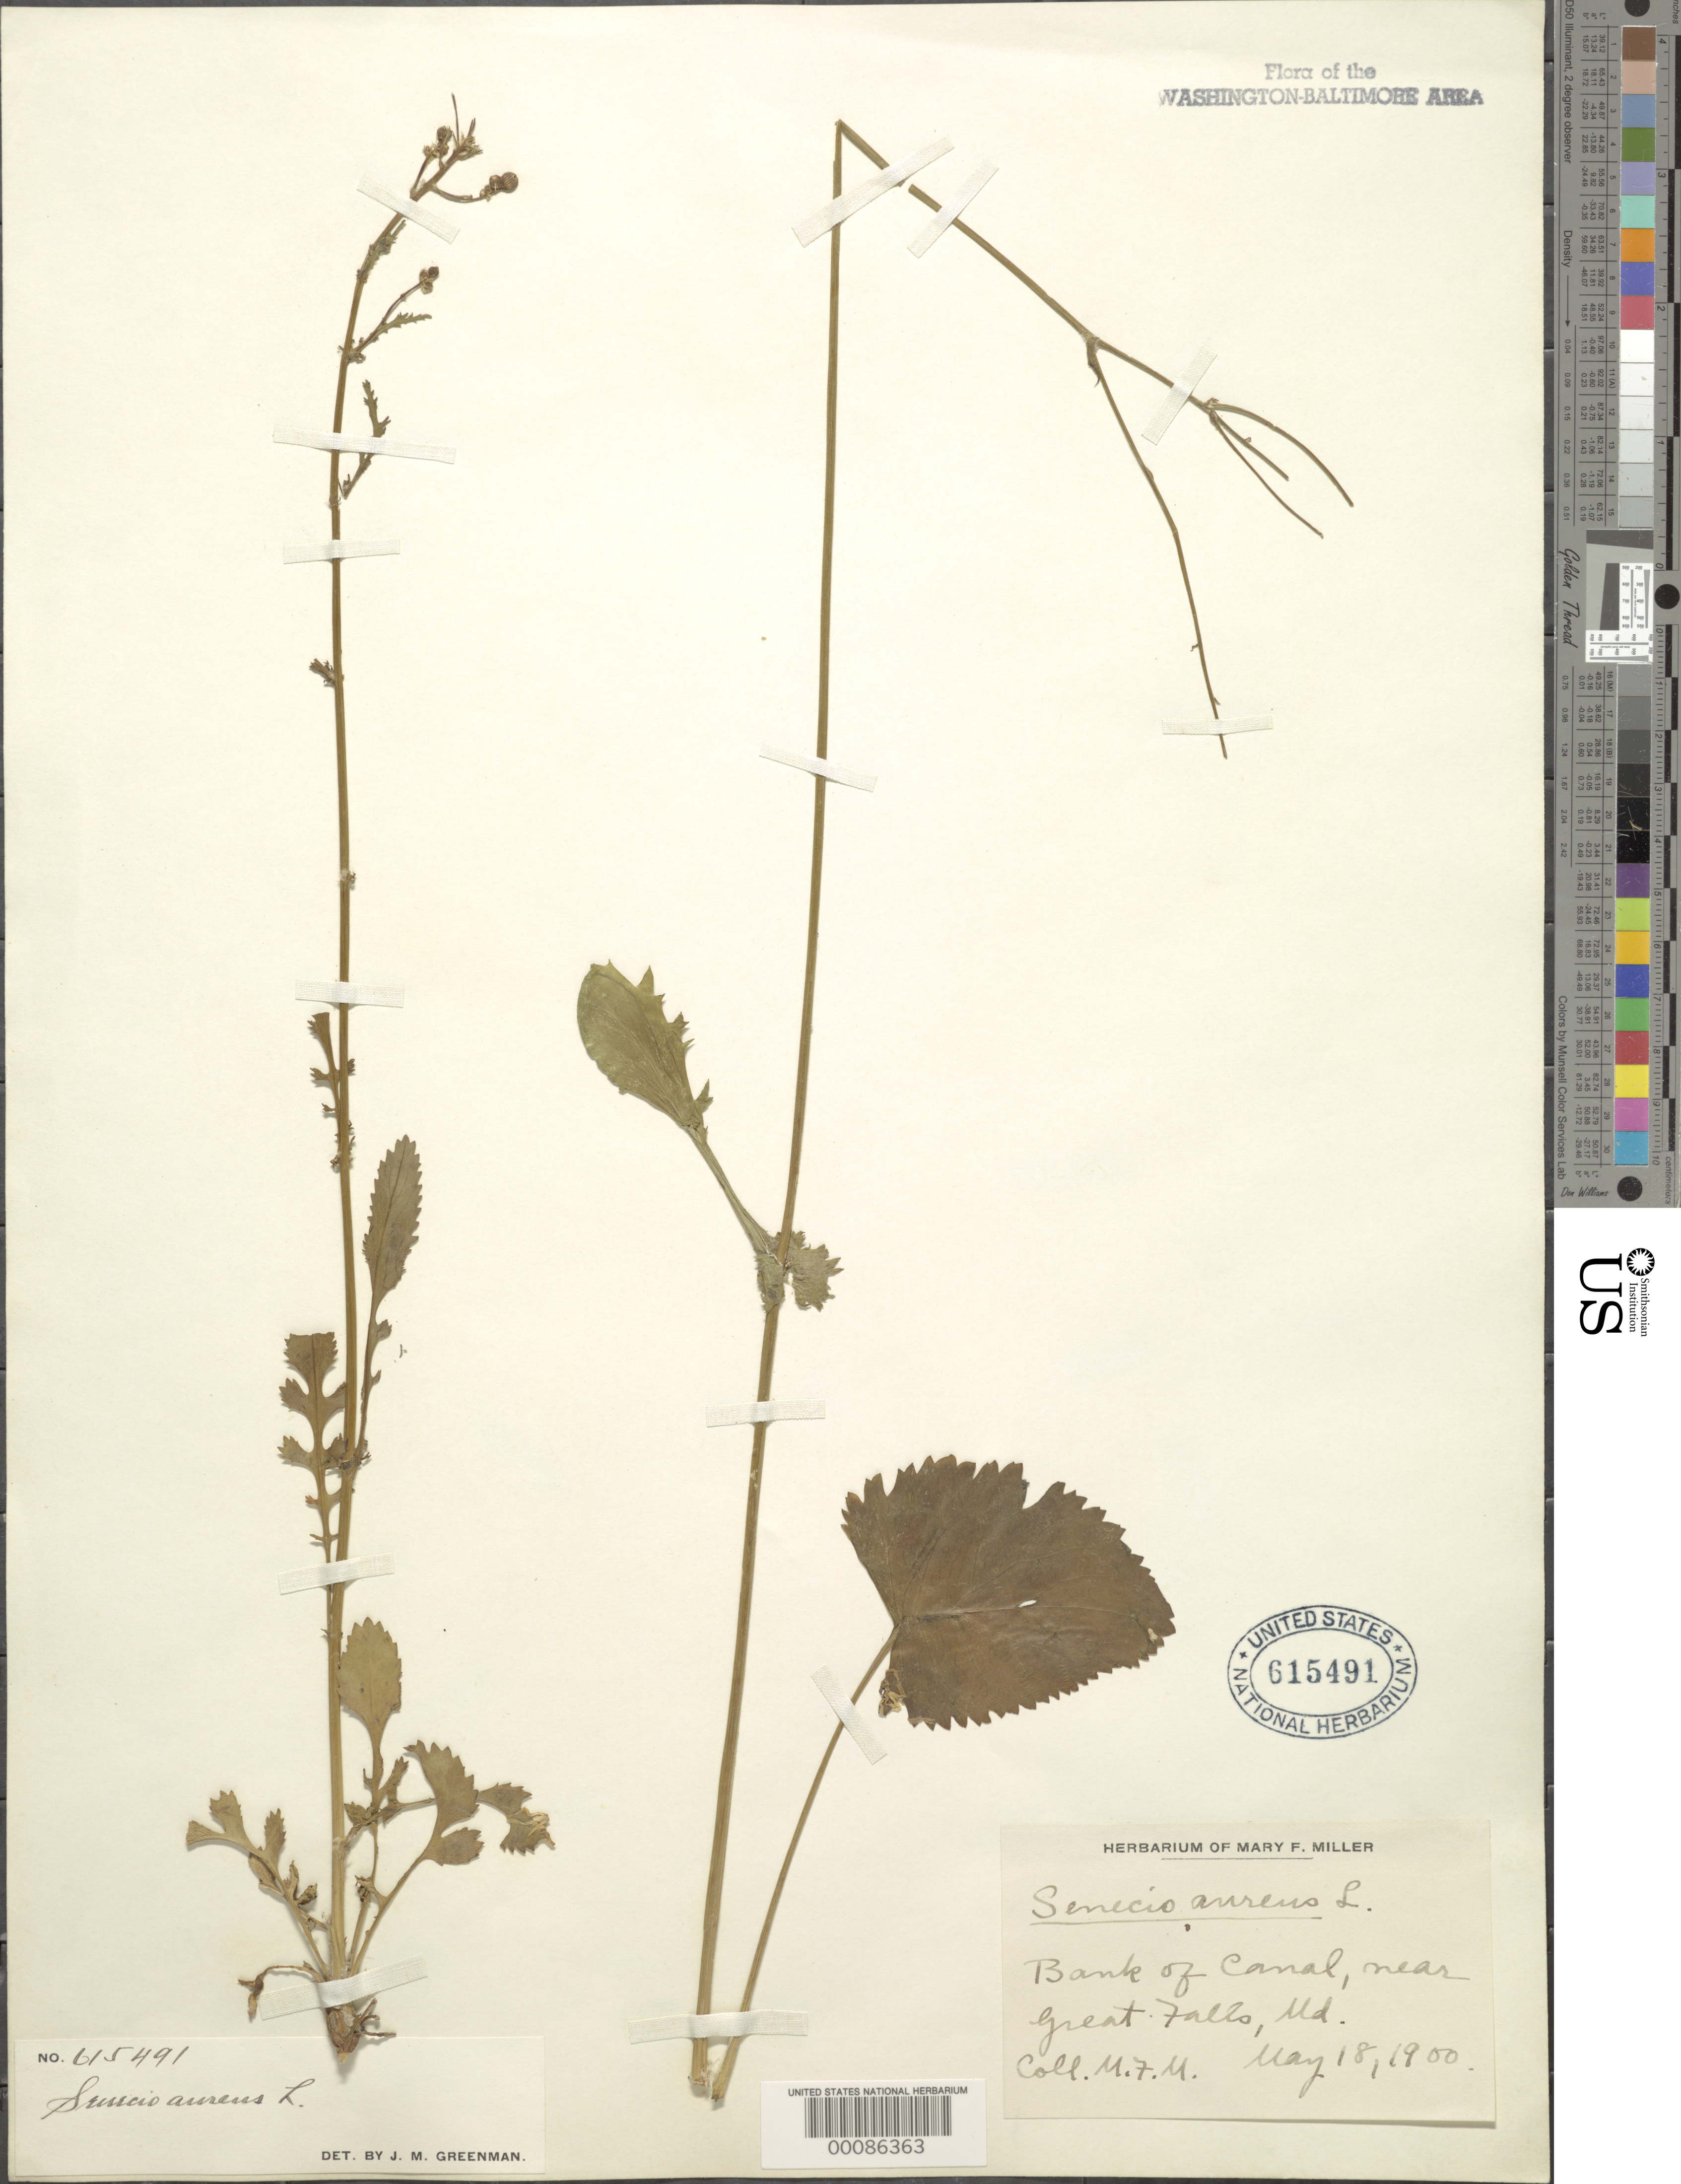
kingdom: Plantae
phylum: Tracheophyta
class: Magnoliopsida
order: Asterales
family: Asteraceae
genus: Packera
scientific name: Packera aurea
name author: (L.) Á. Löve & D. Löve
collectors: M. F. Miller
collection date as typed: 18 May 1900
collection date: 1900-05-18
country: United States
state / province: Maryland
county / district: Montgomery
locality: Canal near Great Falls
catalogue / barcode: US 615491